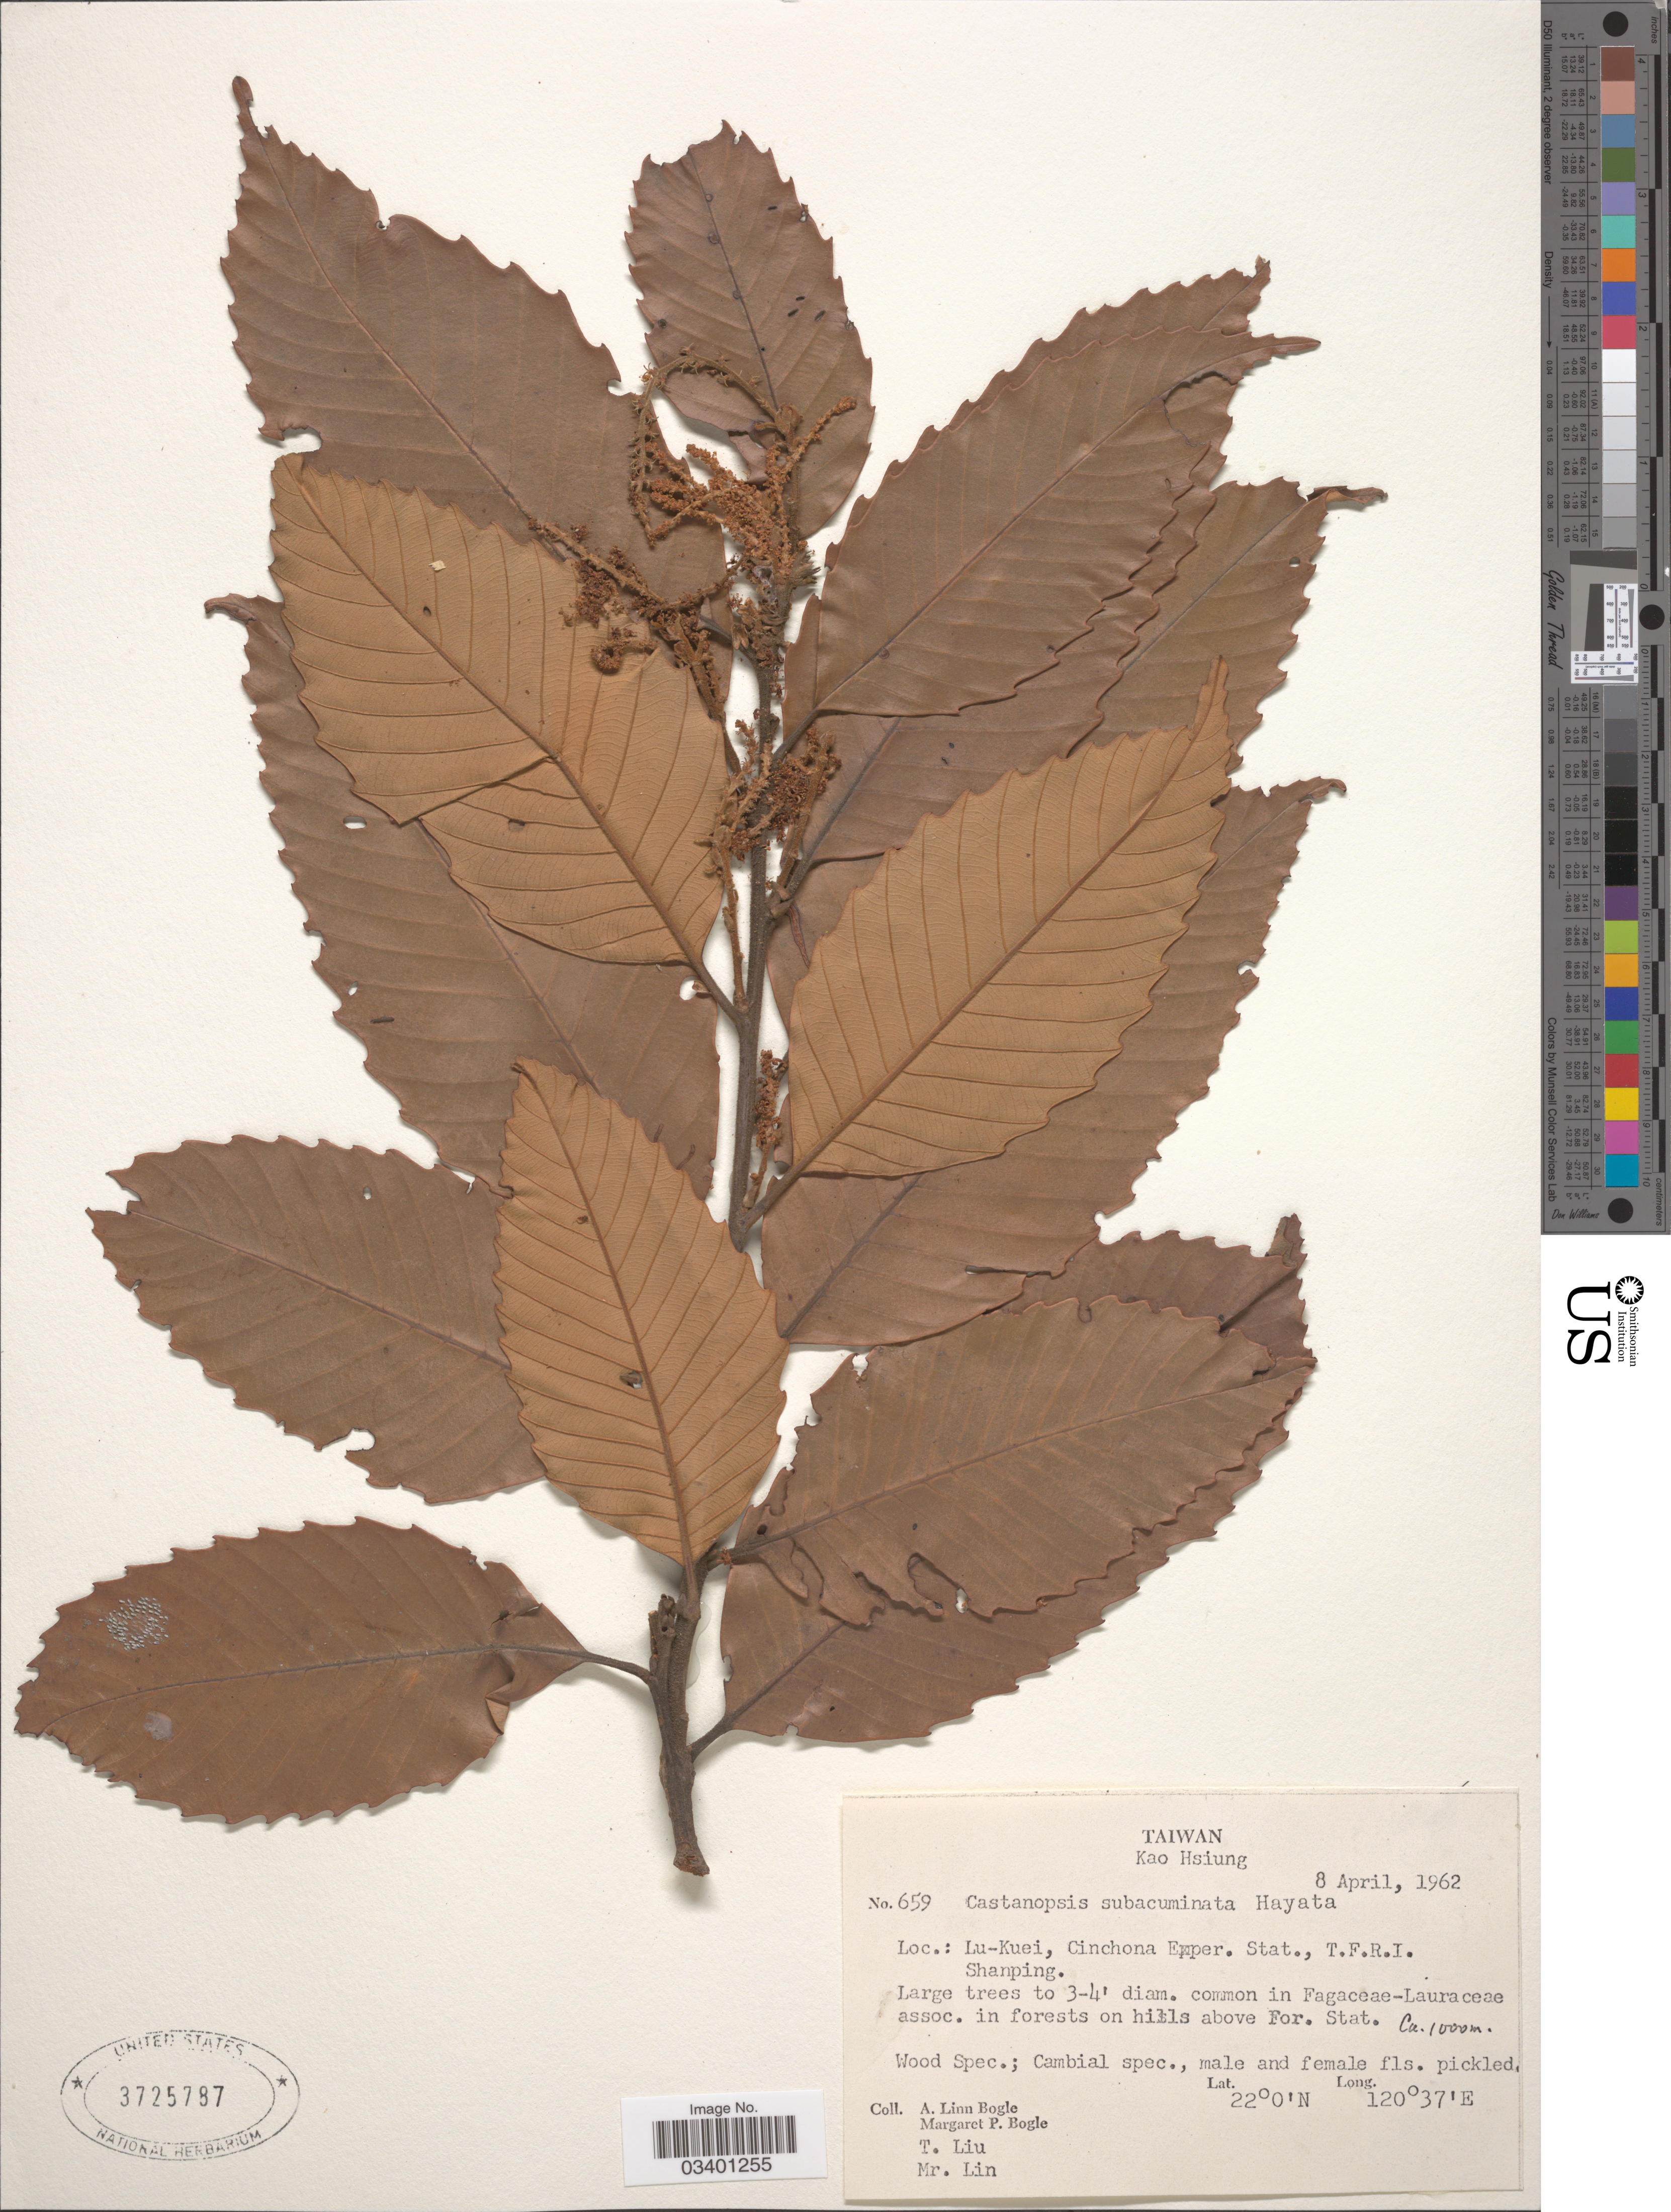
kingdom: Plantae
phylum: Tracheophyta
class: Magnoliopsida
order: Fagales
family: Fagaceae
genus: Castanopsis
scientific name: Castanopsis subacuminata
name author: Hayata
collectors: Bogle, A.L., M. Bogle, T. Liu & Mr. Lin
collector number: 659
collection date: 1962-04-08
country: Taiwan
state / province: Kaohsiung City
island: Taiwan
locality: Kao Hsiung. Lu-Kuei, Cinchona Exper. Stat., T.F.R.I. Shanping.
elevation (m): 1000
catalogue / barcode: US 3725787